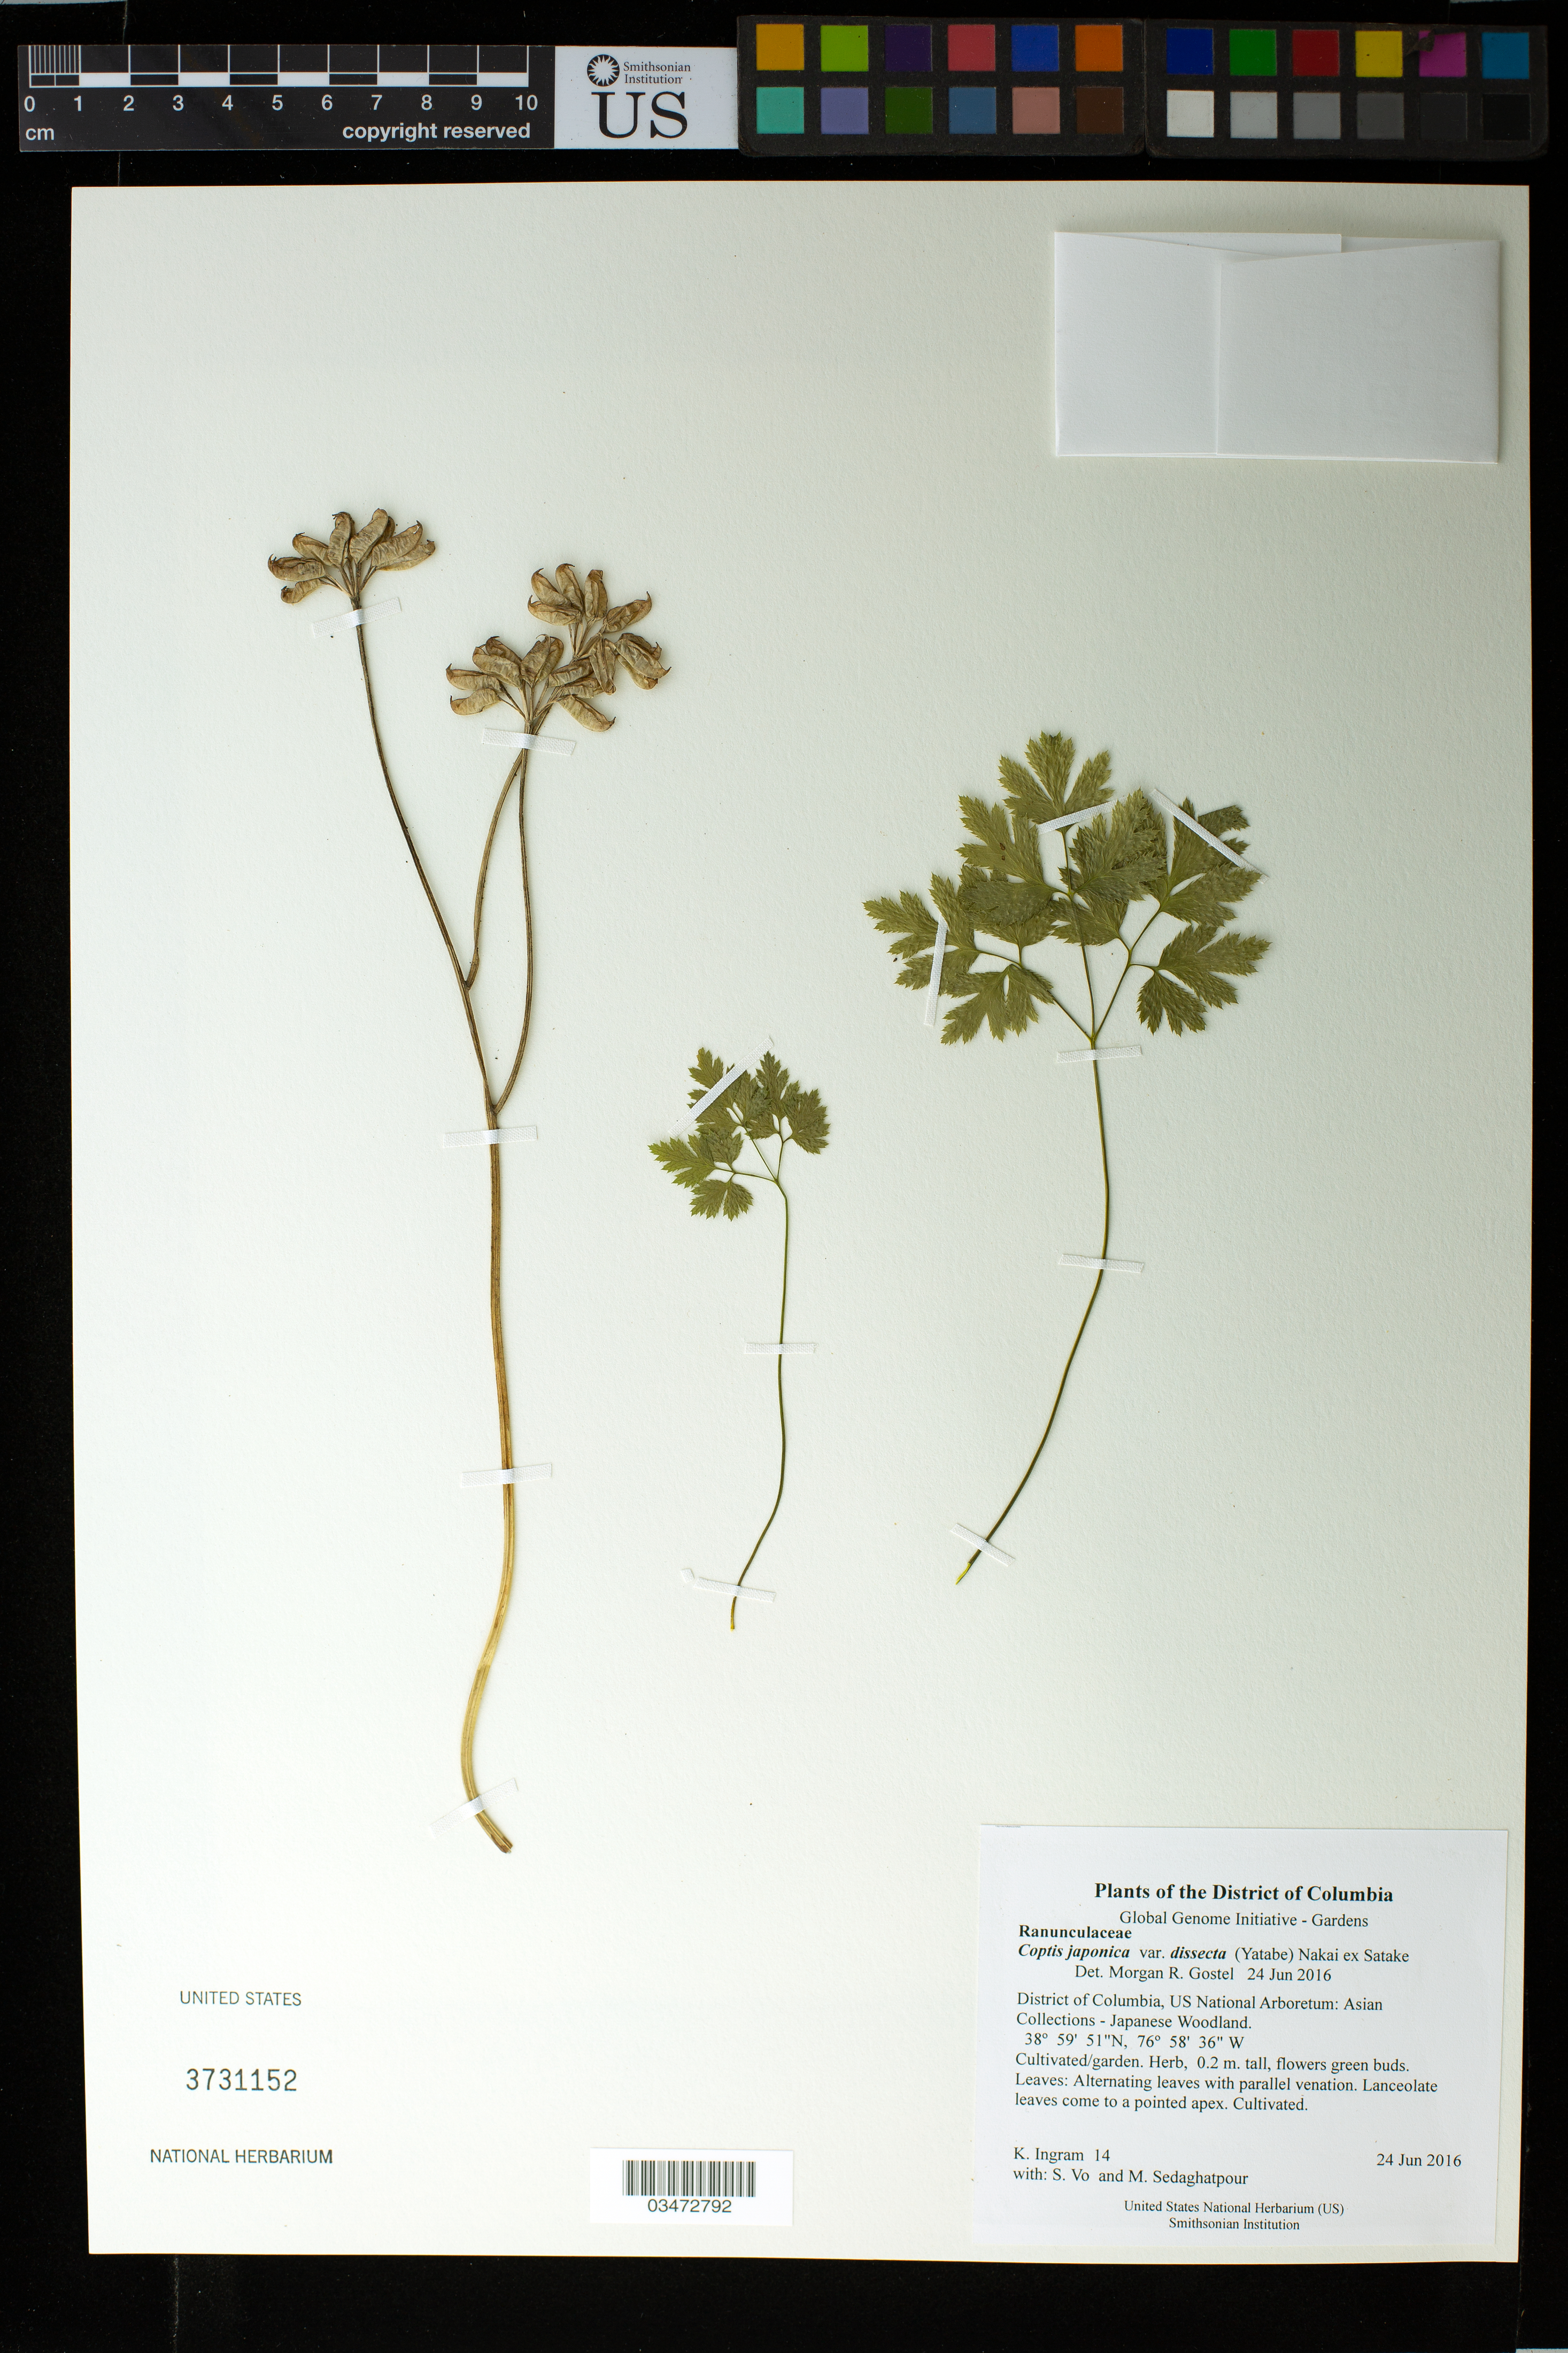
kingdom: Plantae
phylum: Tracheophyta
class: Magnoliopsida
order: Ranunculales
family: Ranunculaceae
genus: Coptis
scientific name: Coptis japonica var. dissecta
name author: (Yatabe) Nakai ex Satake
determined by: Gostel, Morgan R., (BRIT), Botanical Research Institute of Texas (UNITED STATES)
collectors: K. S. Ingram, S. Vo & M. Sedaghatpour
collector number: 14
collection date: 2016-06-24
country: United States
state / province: District of Columbia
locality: US National Arboretum: Asian Collections - Japanese Woodland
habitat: Cultivated/garden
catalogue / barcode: US 3731152